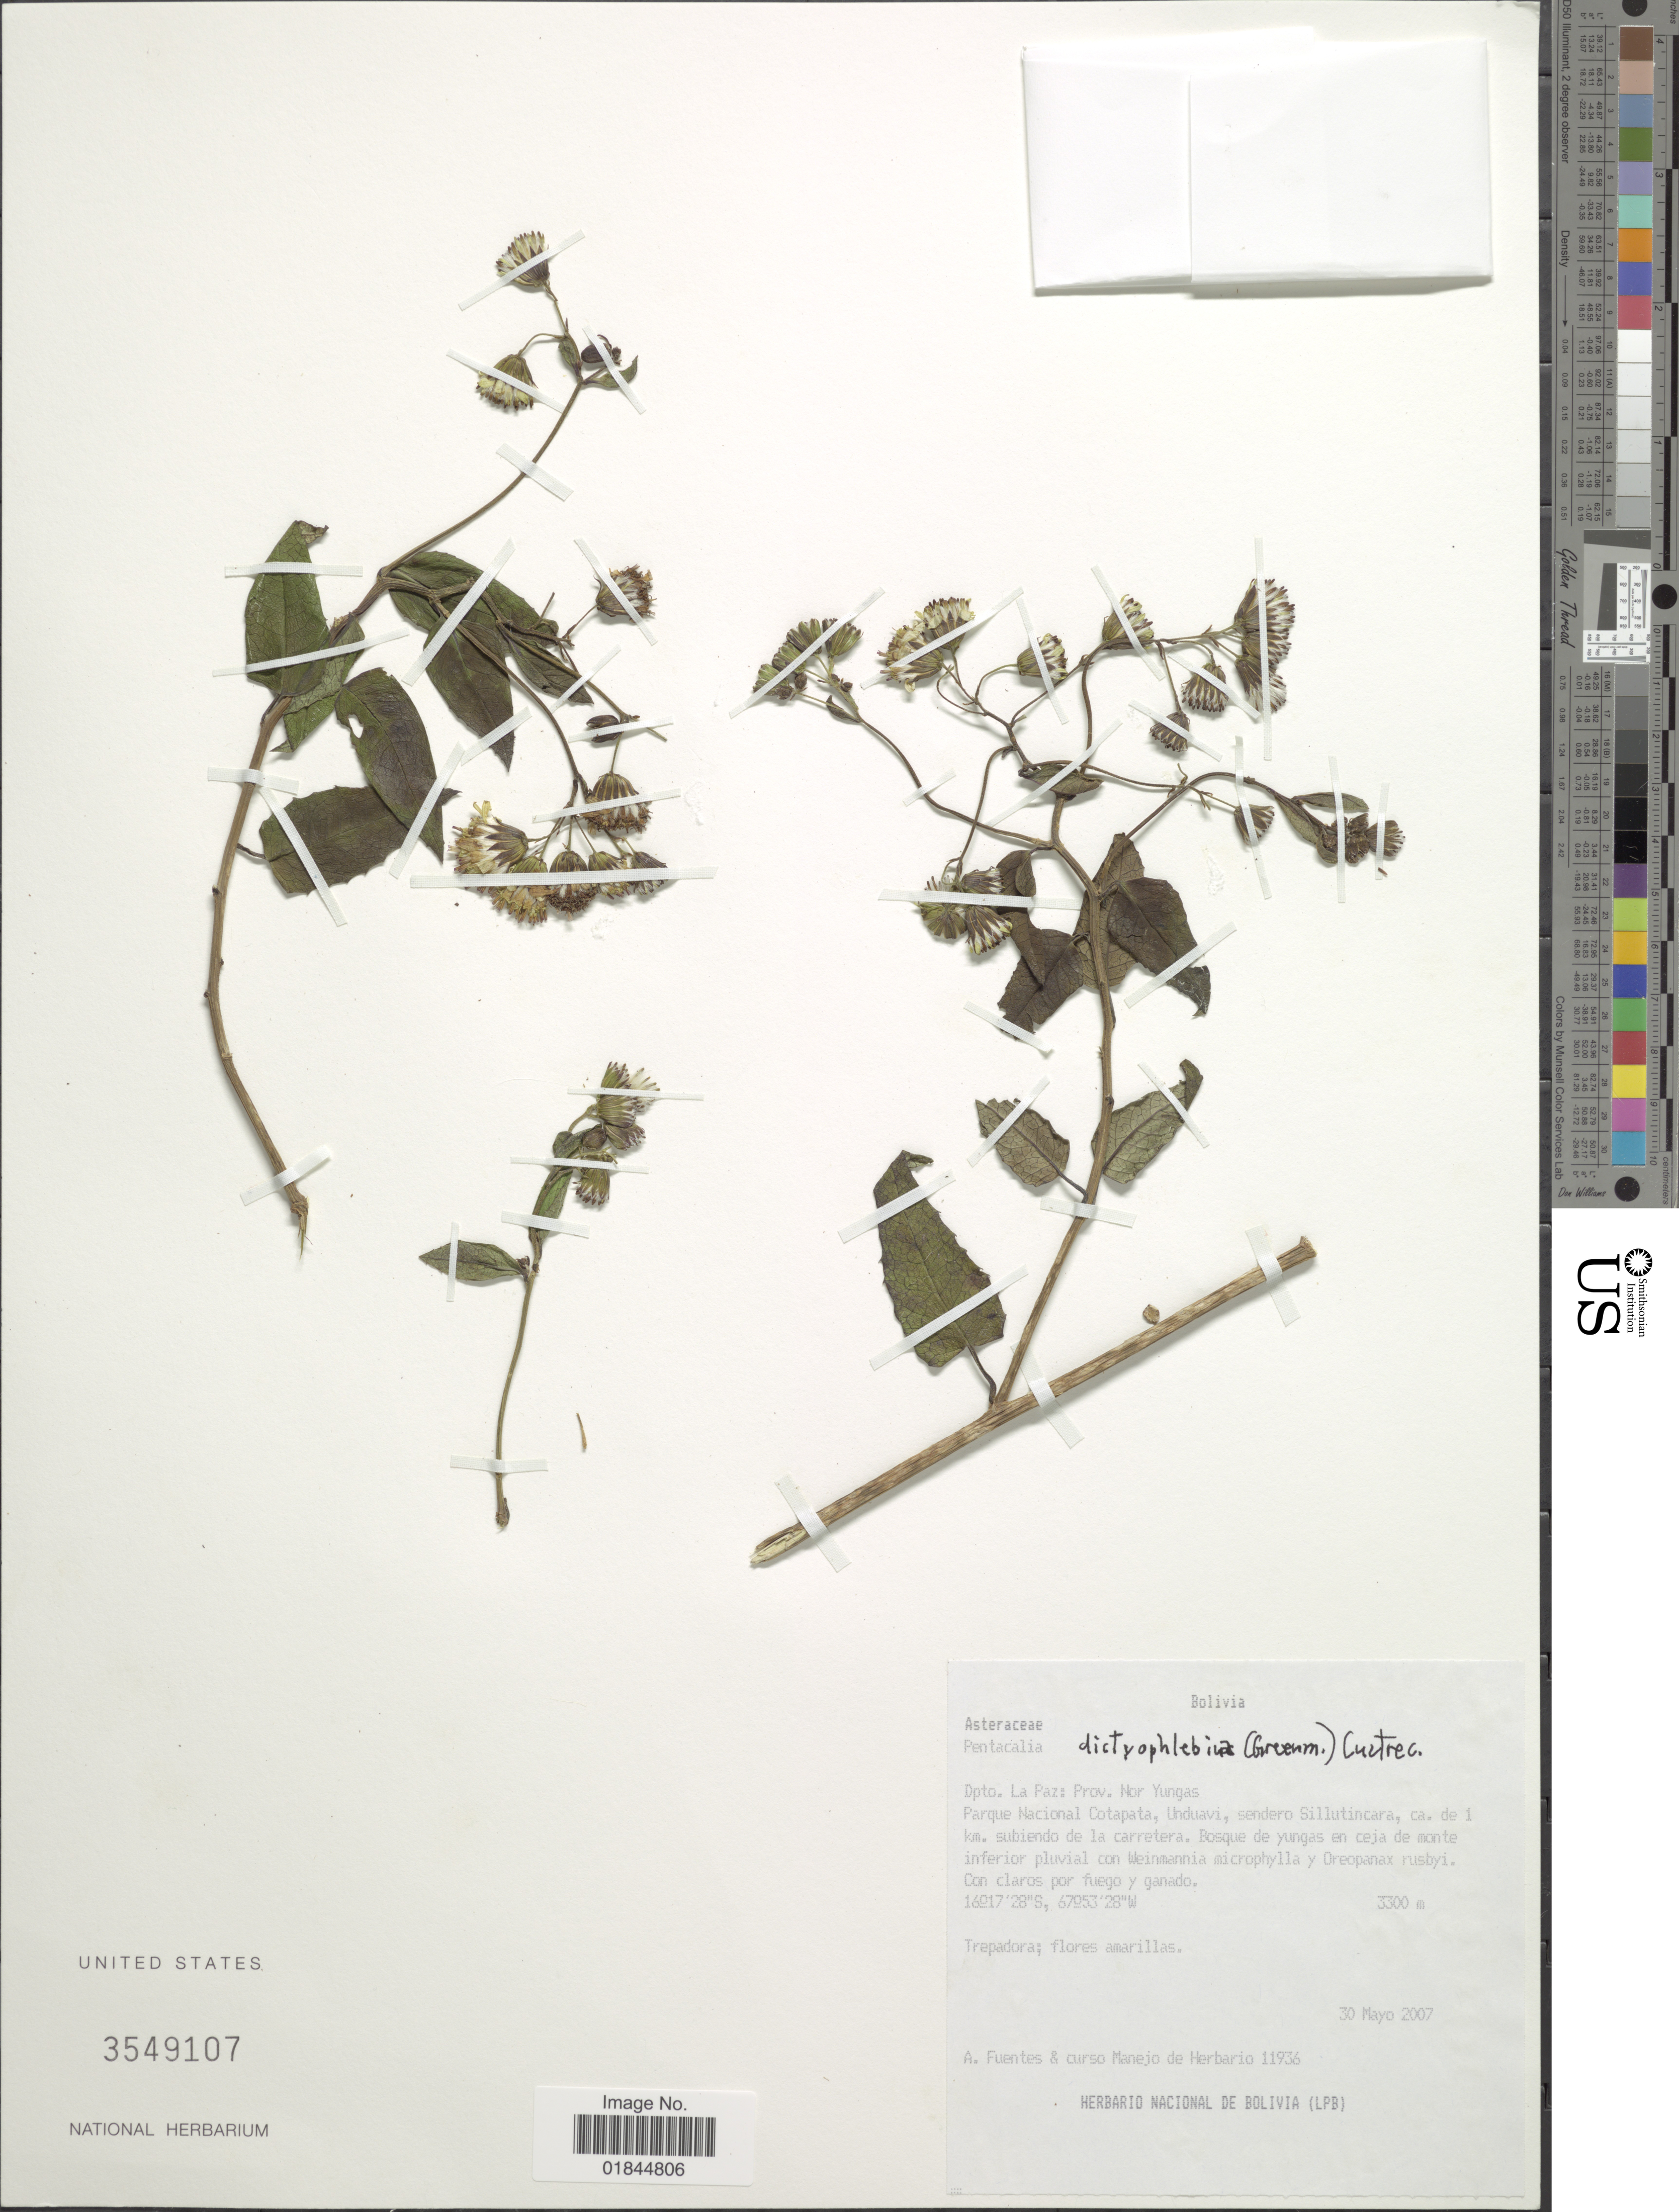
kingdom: Plantae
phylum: Tracheophyta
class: Magnoliopsida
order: Asterales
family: Asteraceae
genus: Pentacalia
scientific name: Pentacalia dictyophlebia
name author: (Greenm.) Cuatrec.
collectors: A. Fuentes & et al.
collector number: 11936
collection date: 2007-05-30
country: Bolivia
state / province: La Paz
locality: Dpto. La Paz: Prov. Nor Yungas. Parque Nacional Cotapata, Unduavi, sendero Sillutincara, ca. de 1 km. subiendo de la carretera.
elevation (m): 3300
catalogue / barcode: US 3549107